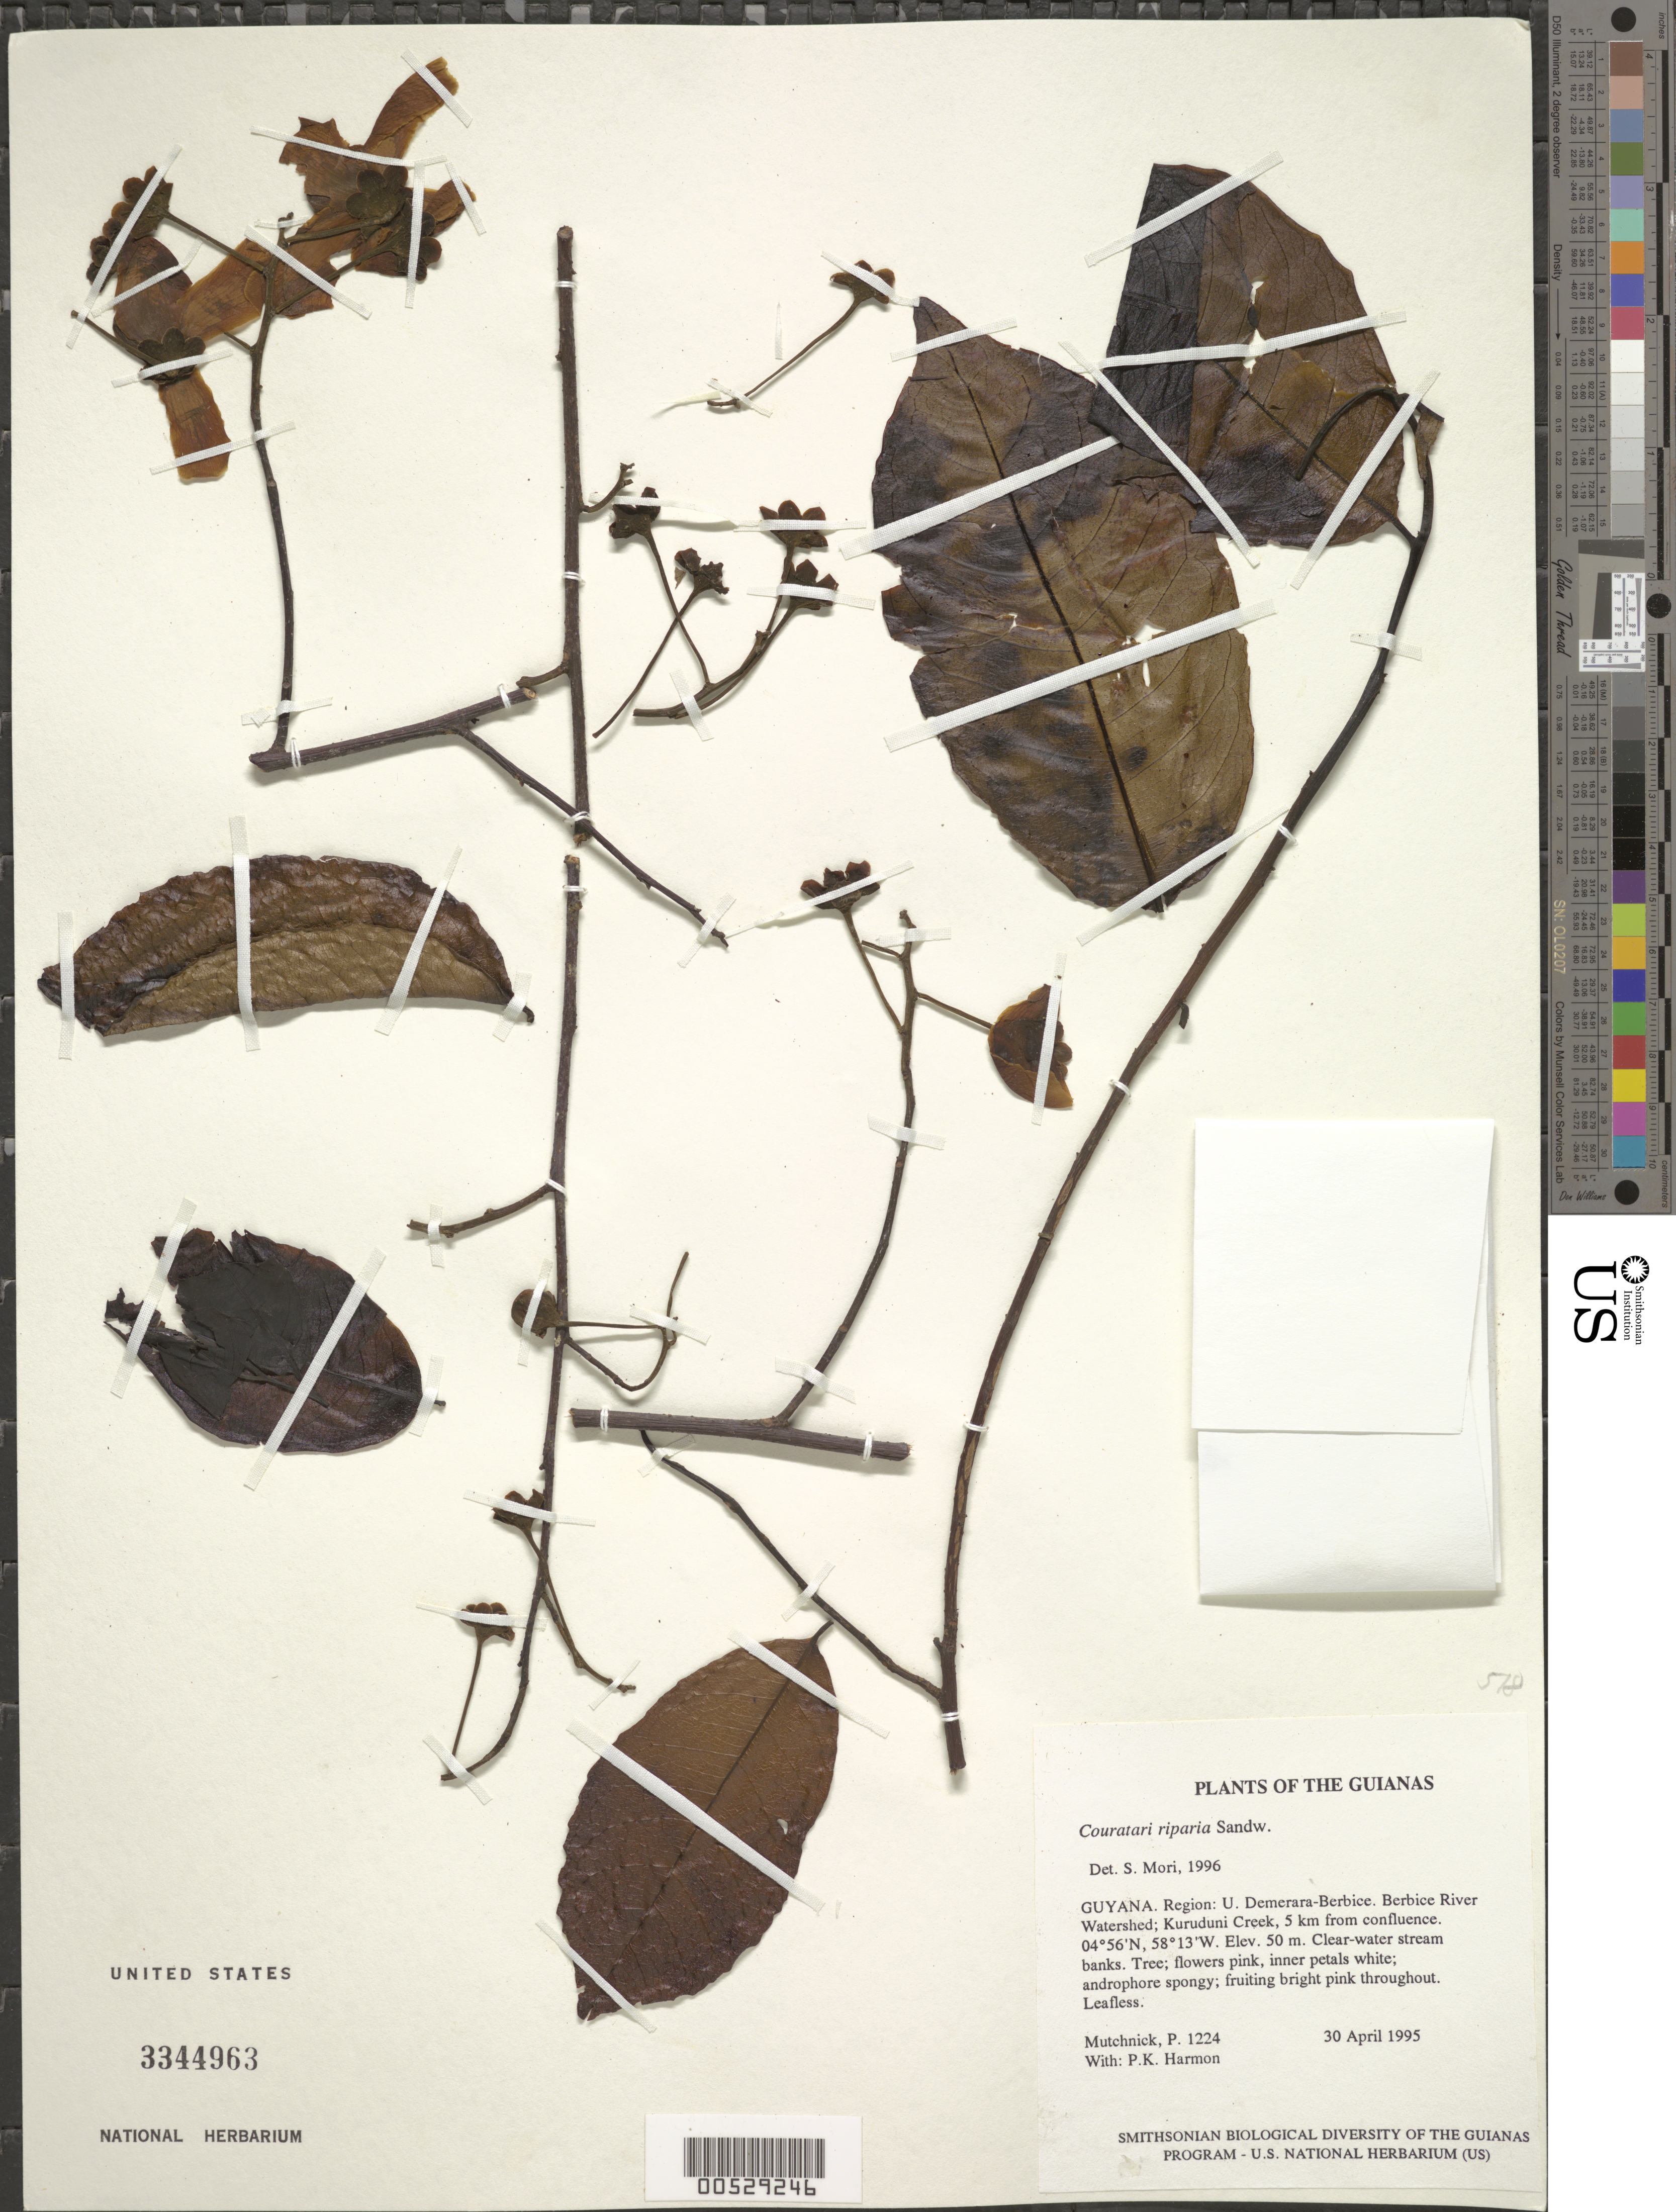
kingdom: Plantae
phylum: Tracheophyta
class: Magnoliopsida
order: Ericales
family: Lecythidaceae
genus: Couratari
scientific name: Couratari riparia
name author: Sandwith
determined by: Mori, Scott A.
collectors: P. Mutchnick & P. Harmon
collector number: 1224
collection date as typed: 30 April 1995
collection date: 1995-04-30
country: Guyana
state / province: U. Demerara-Berbice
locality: Berbice River Watershed; Kuruduni Creek, 5 km from confluence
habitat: Clear-water stream banks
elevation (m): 50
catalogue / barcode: US 3344963